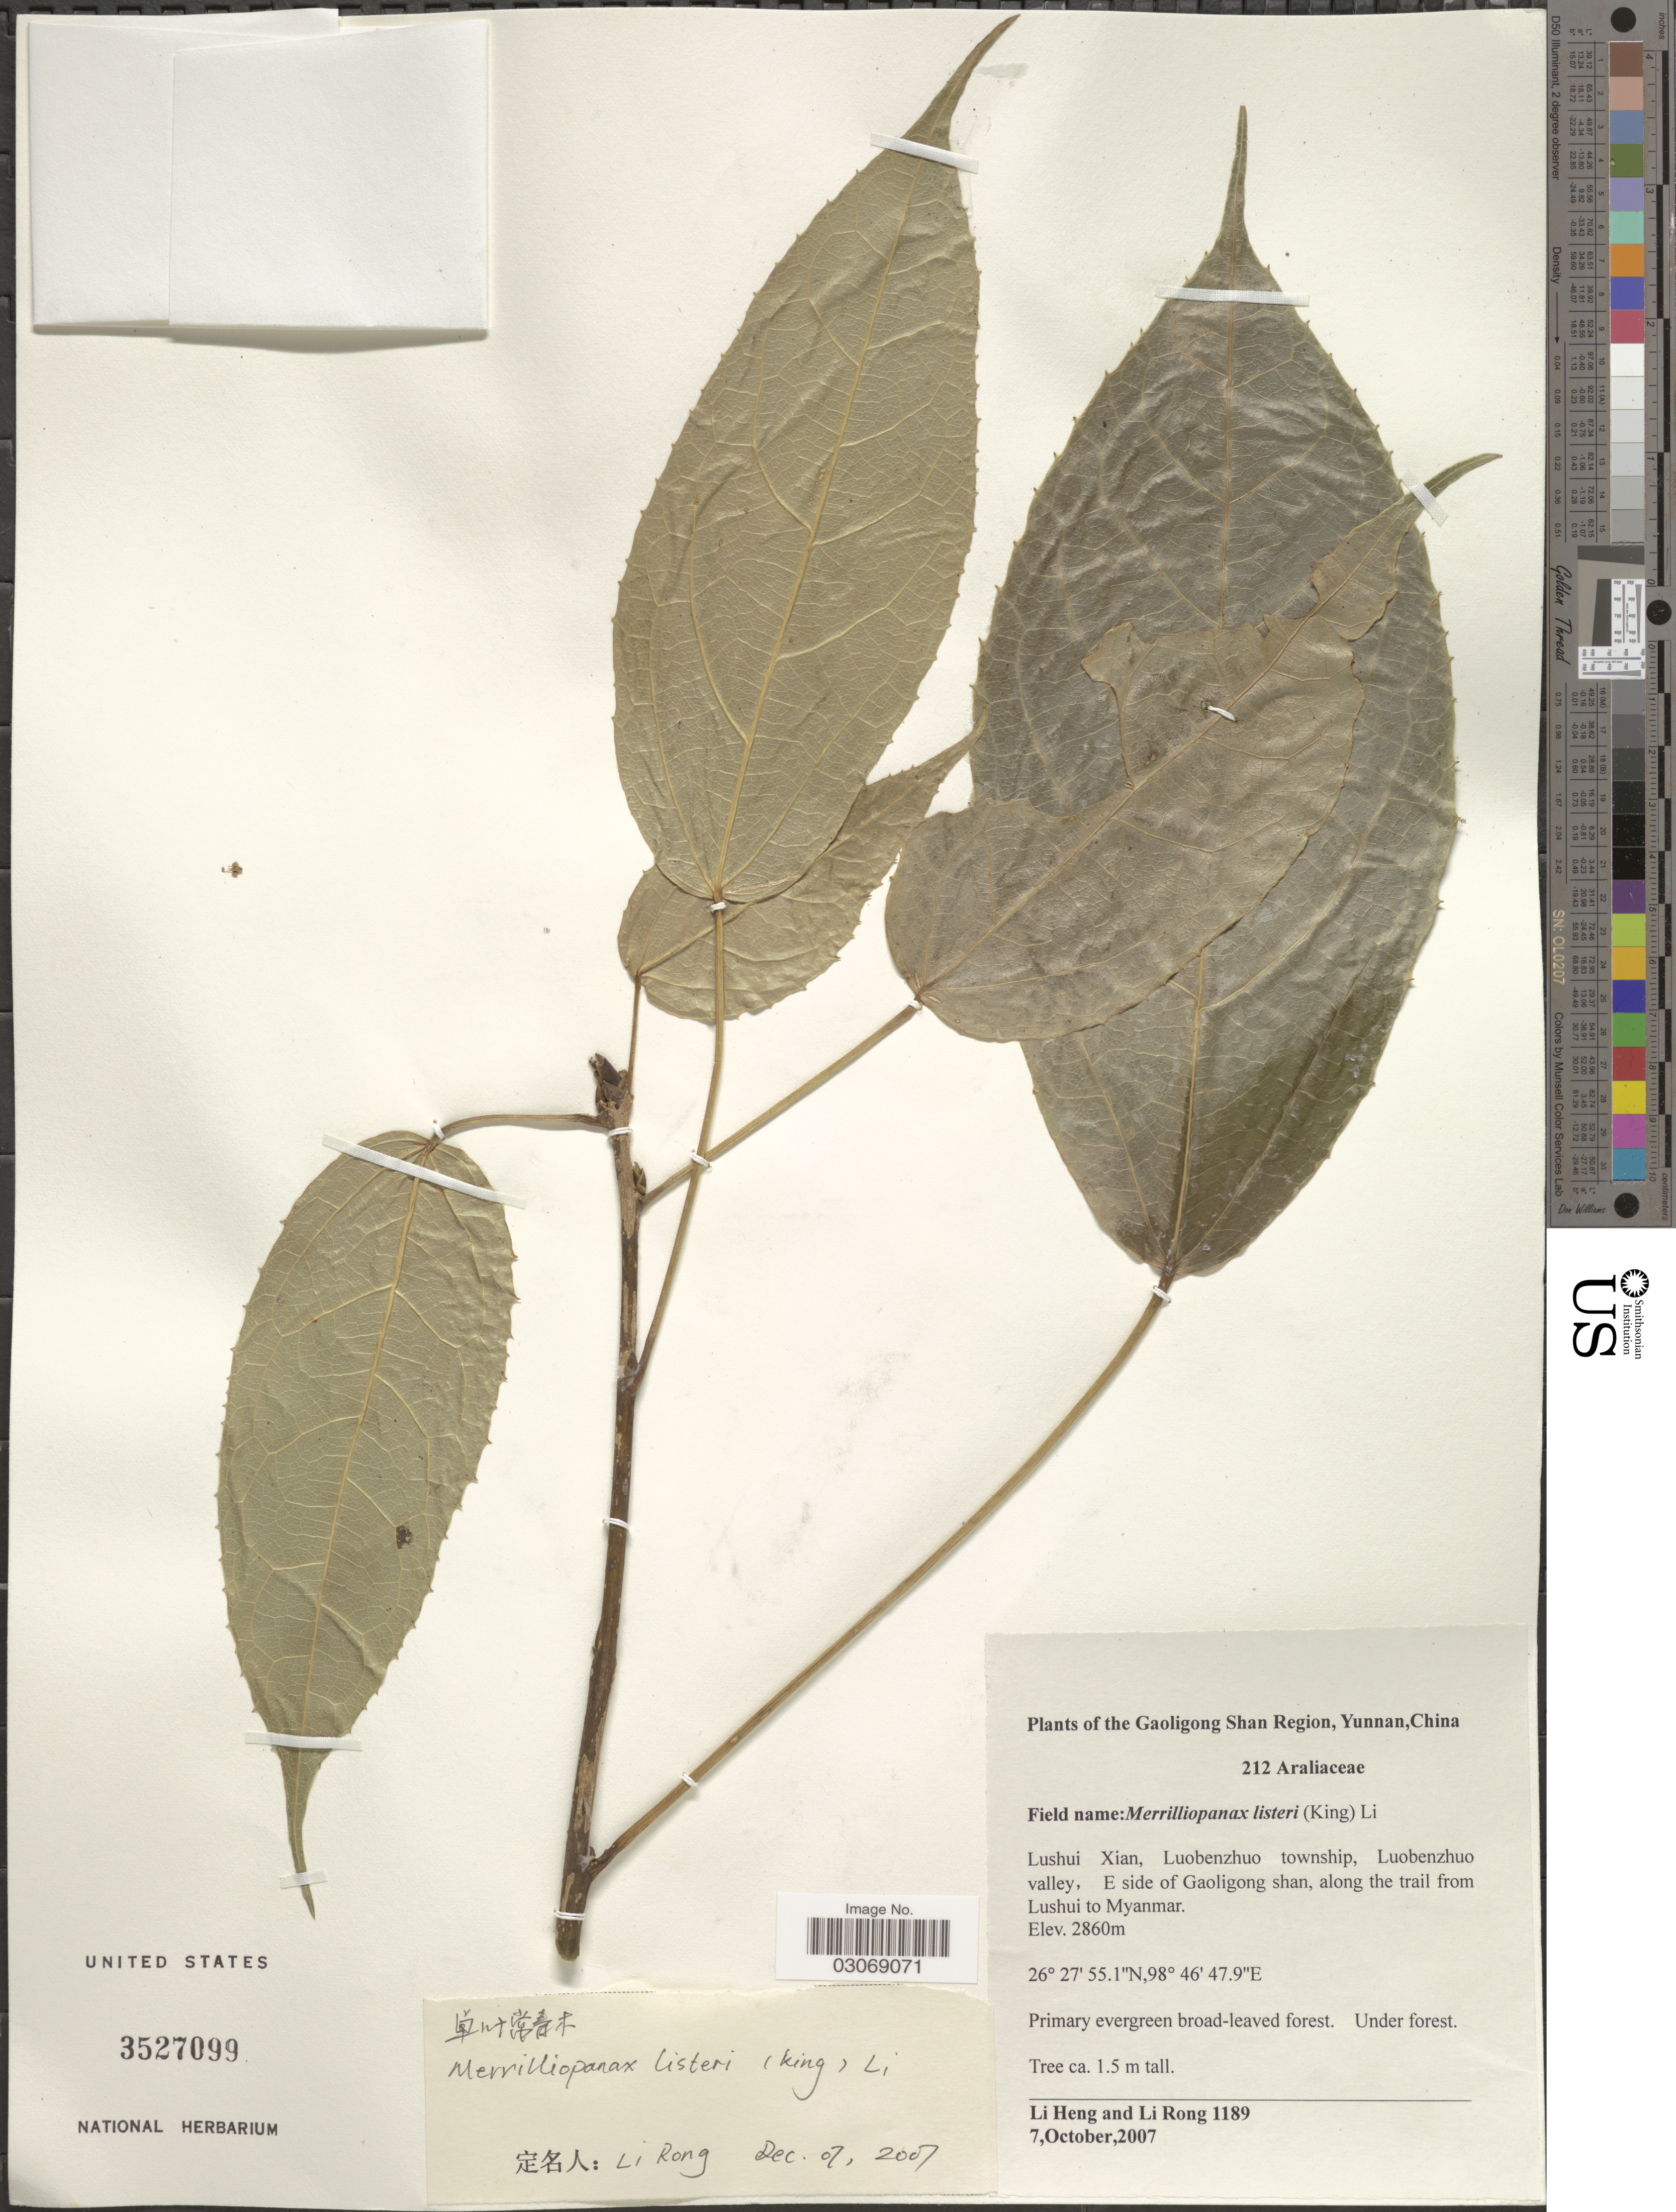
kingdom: Plantae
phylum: Tracheophyta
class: Magnoliopsida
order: Apiales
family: Araliaceae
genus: Merrilliopanax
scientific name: Merrilliopanax listeri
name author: (King) H.L. Li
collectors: H. Li & R. Li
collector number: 1189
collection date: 2007-10-07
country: China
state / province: Yunnan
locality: The Gaoligong Shan Region. Lushui Xian, Luobenzhuo township, Luobenzhuo valley, E side of Gaoligong shan, along the trail from Lushui to Myanmar.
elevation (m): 2860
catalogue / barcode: US 3527099